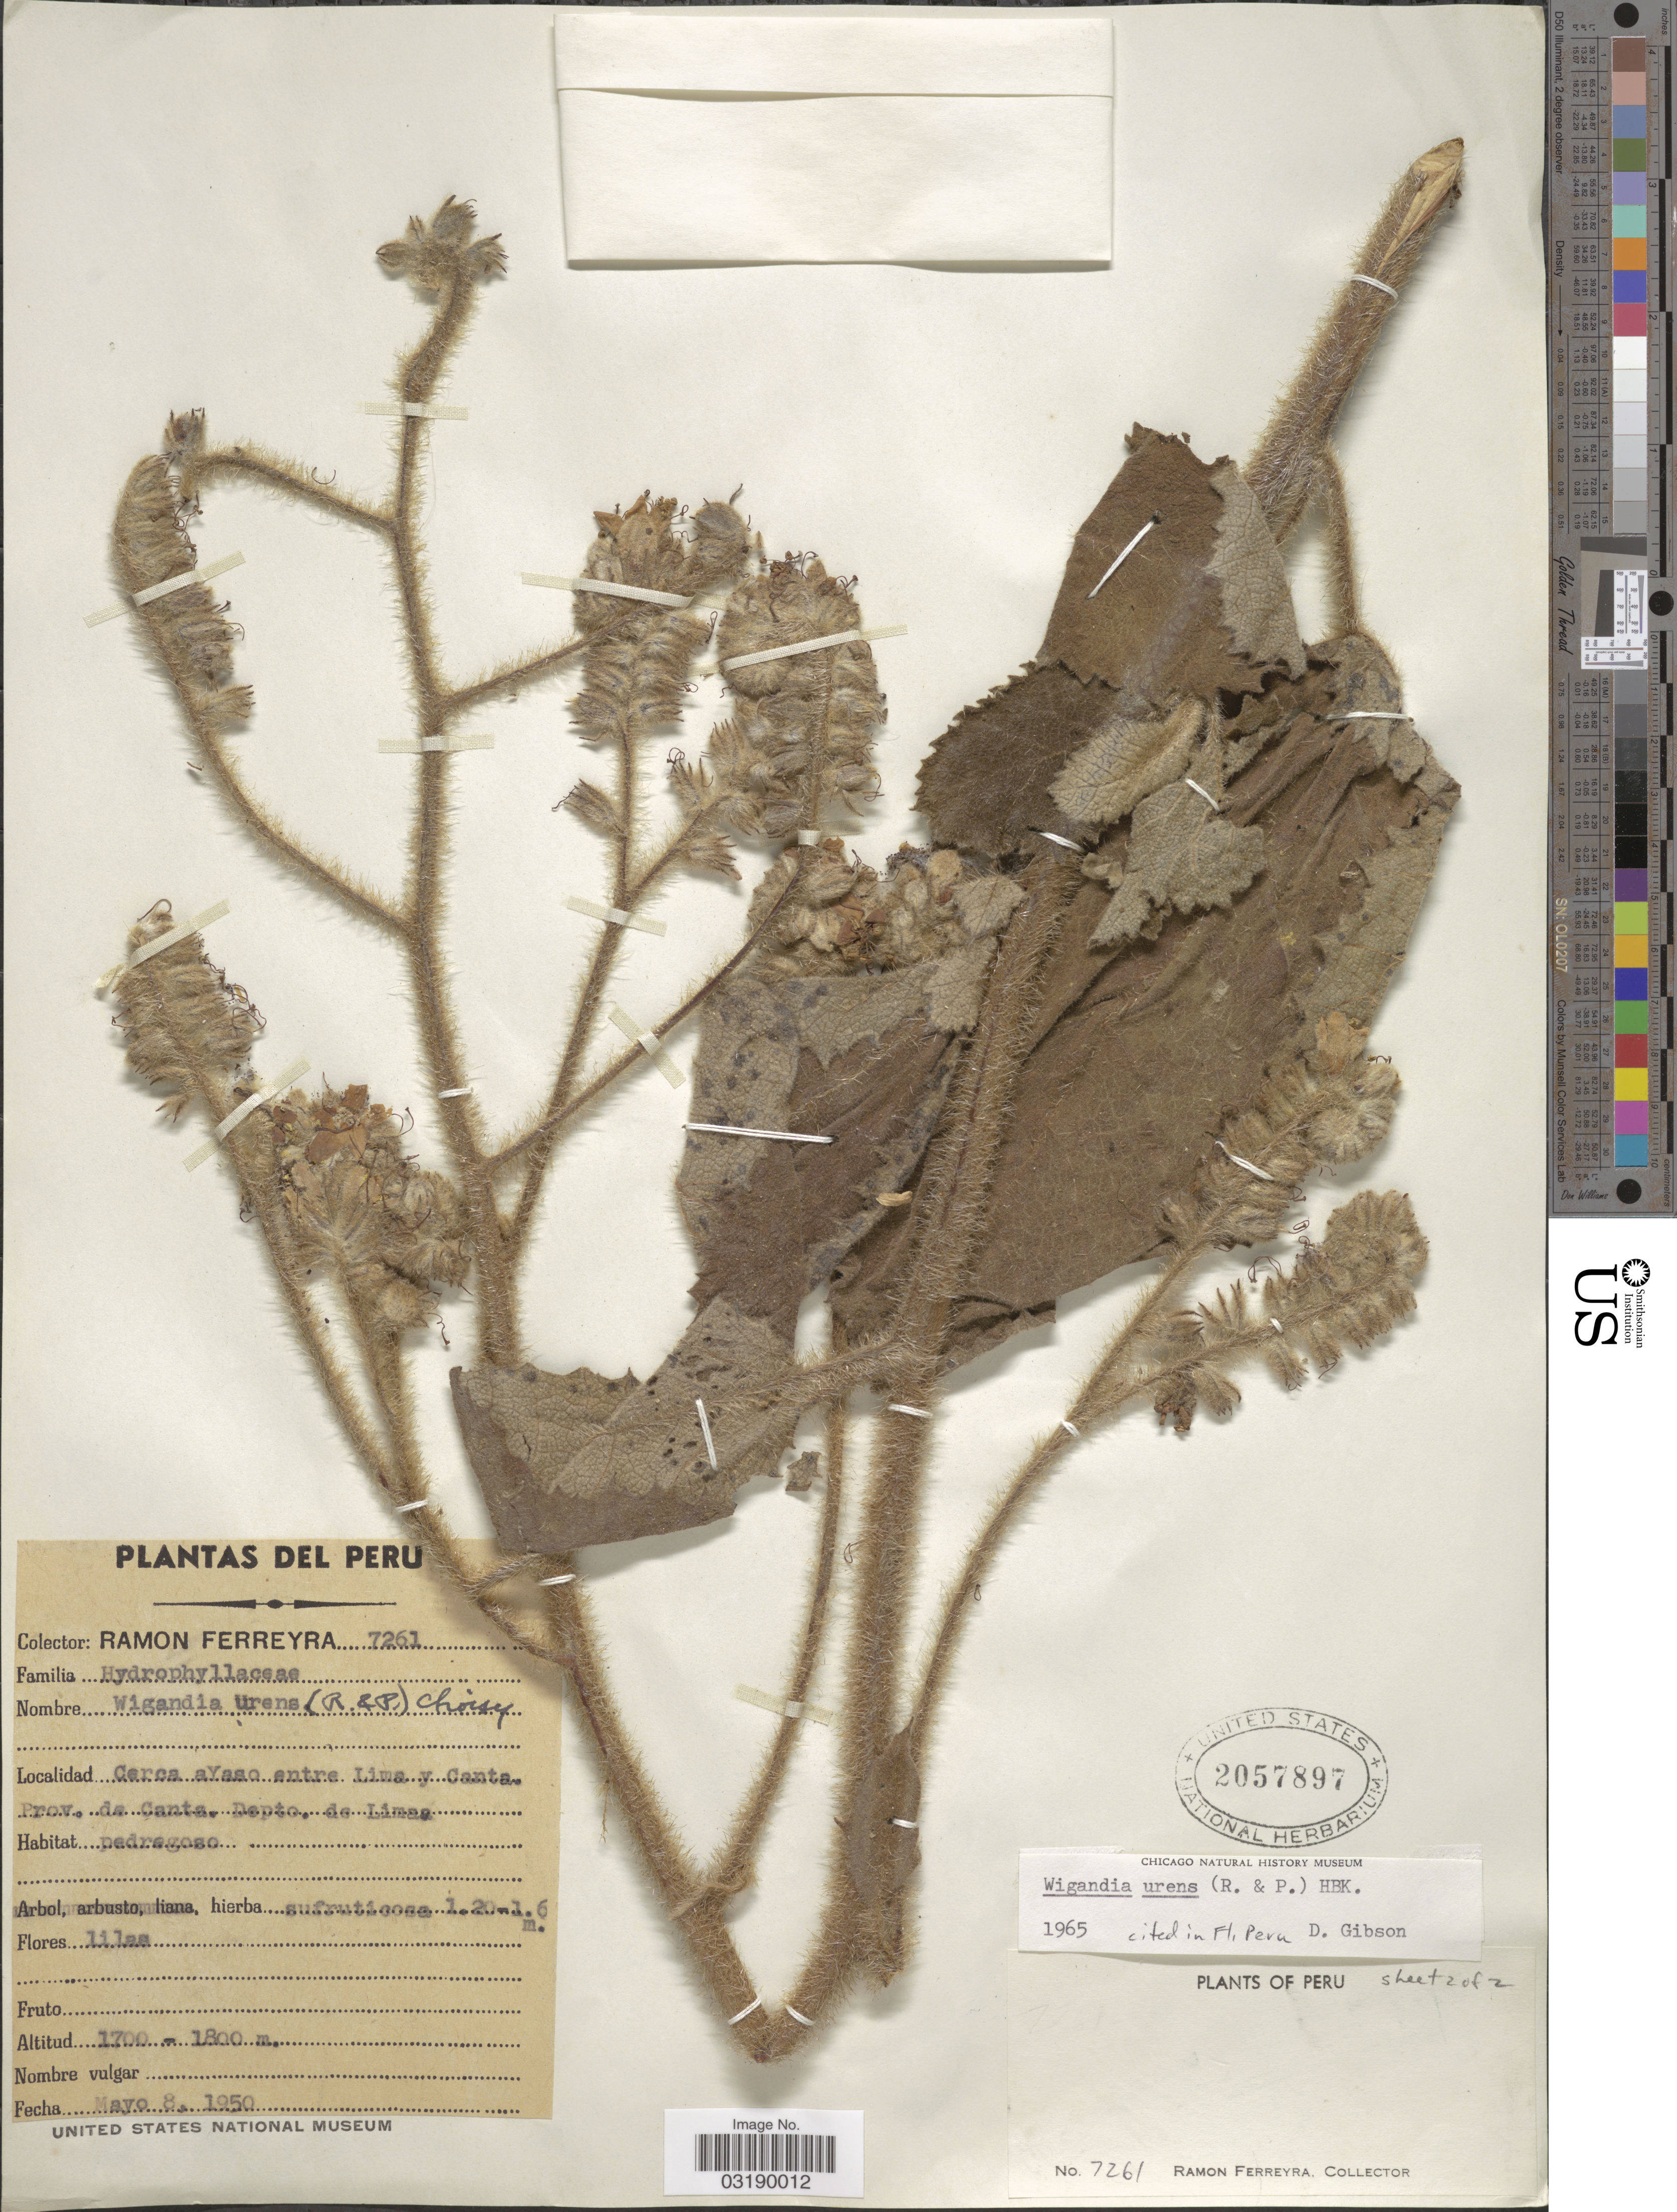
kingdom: Plantae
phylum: Tracheophyta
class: Magnoliopsida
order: Boraginales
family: Namaceae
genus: Wigandia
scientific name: Wigandia urens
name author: (Ruiz & Pav.) Kunth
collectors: R. A. Ferreyra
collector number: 7261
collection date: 1950-05-08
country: Peru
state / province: Lima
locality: Cerca aYaso entre Lima y Canta. Prov. de Canta. Depto. de Lima.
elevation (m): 1700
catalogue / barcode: US 2057897